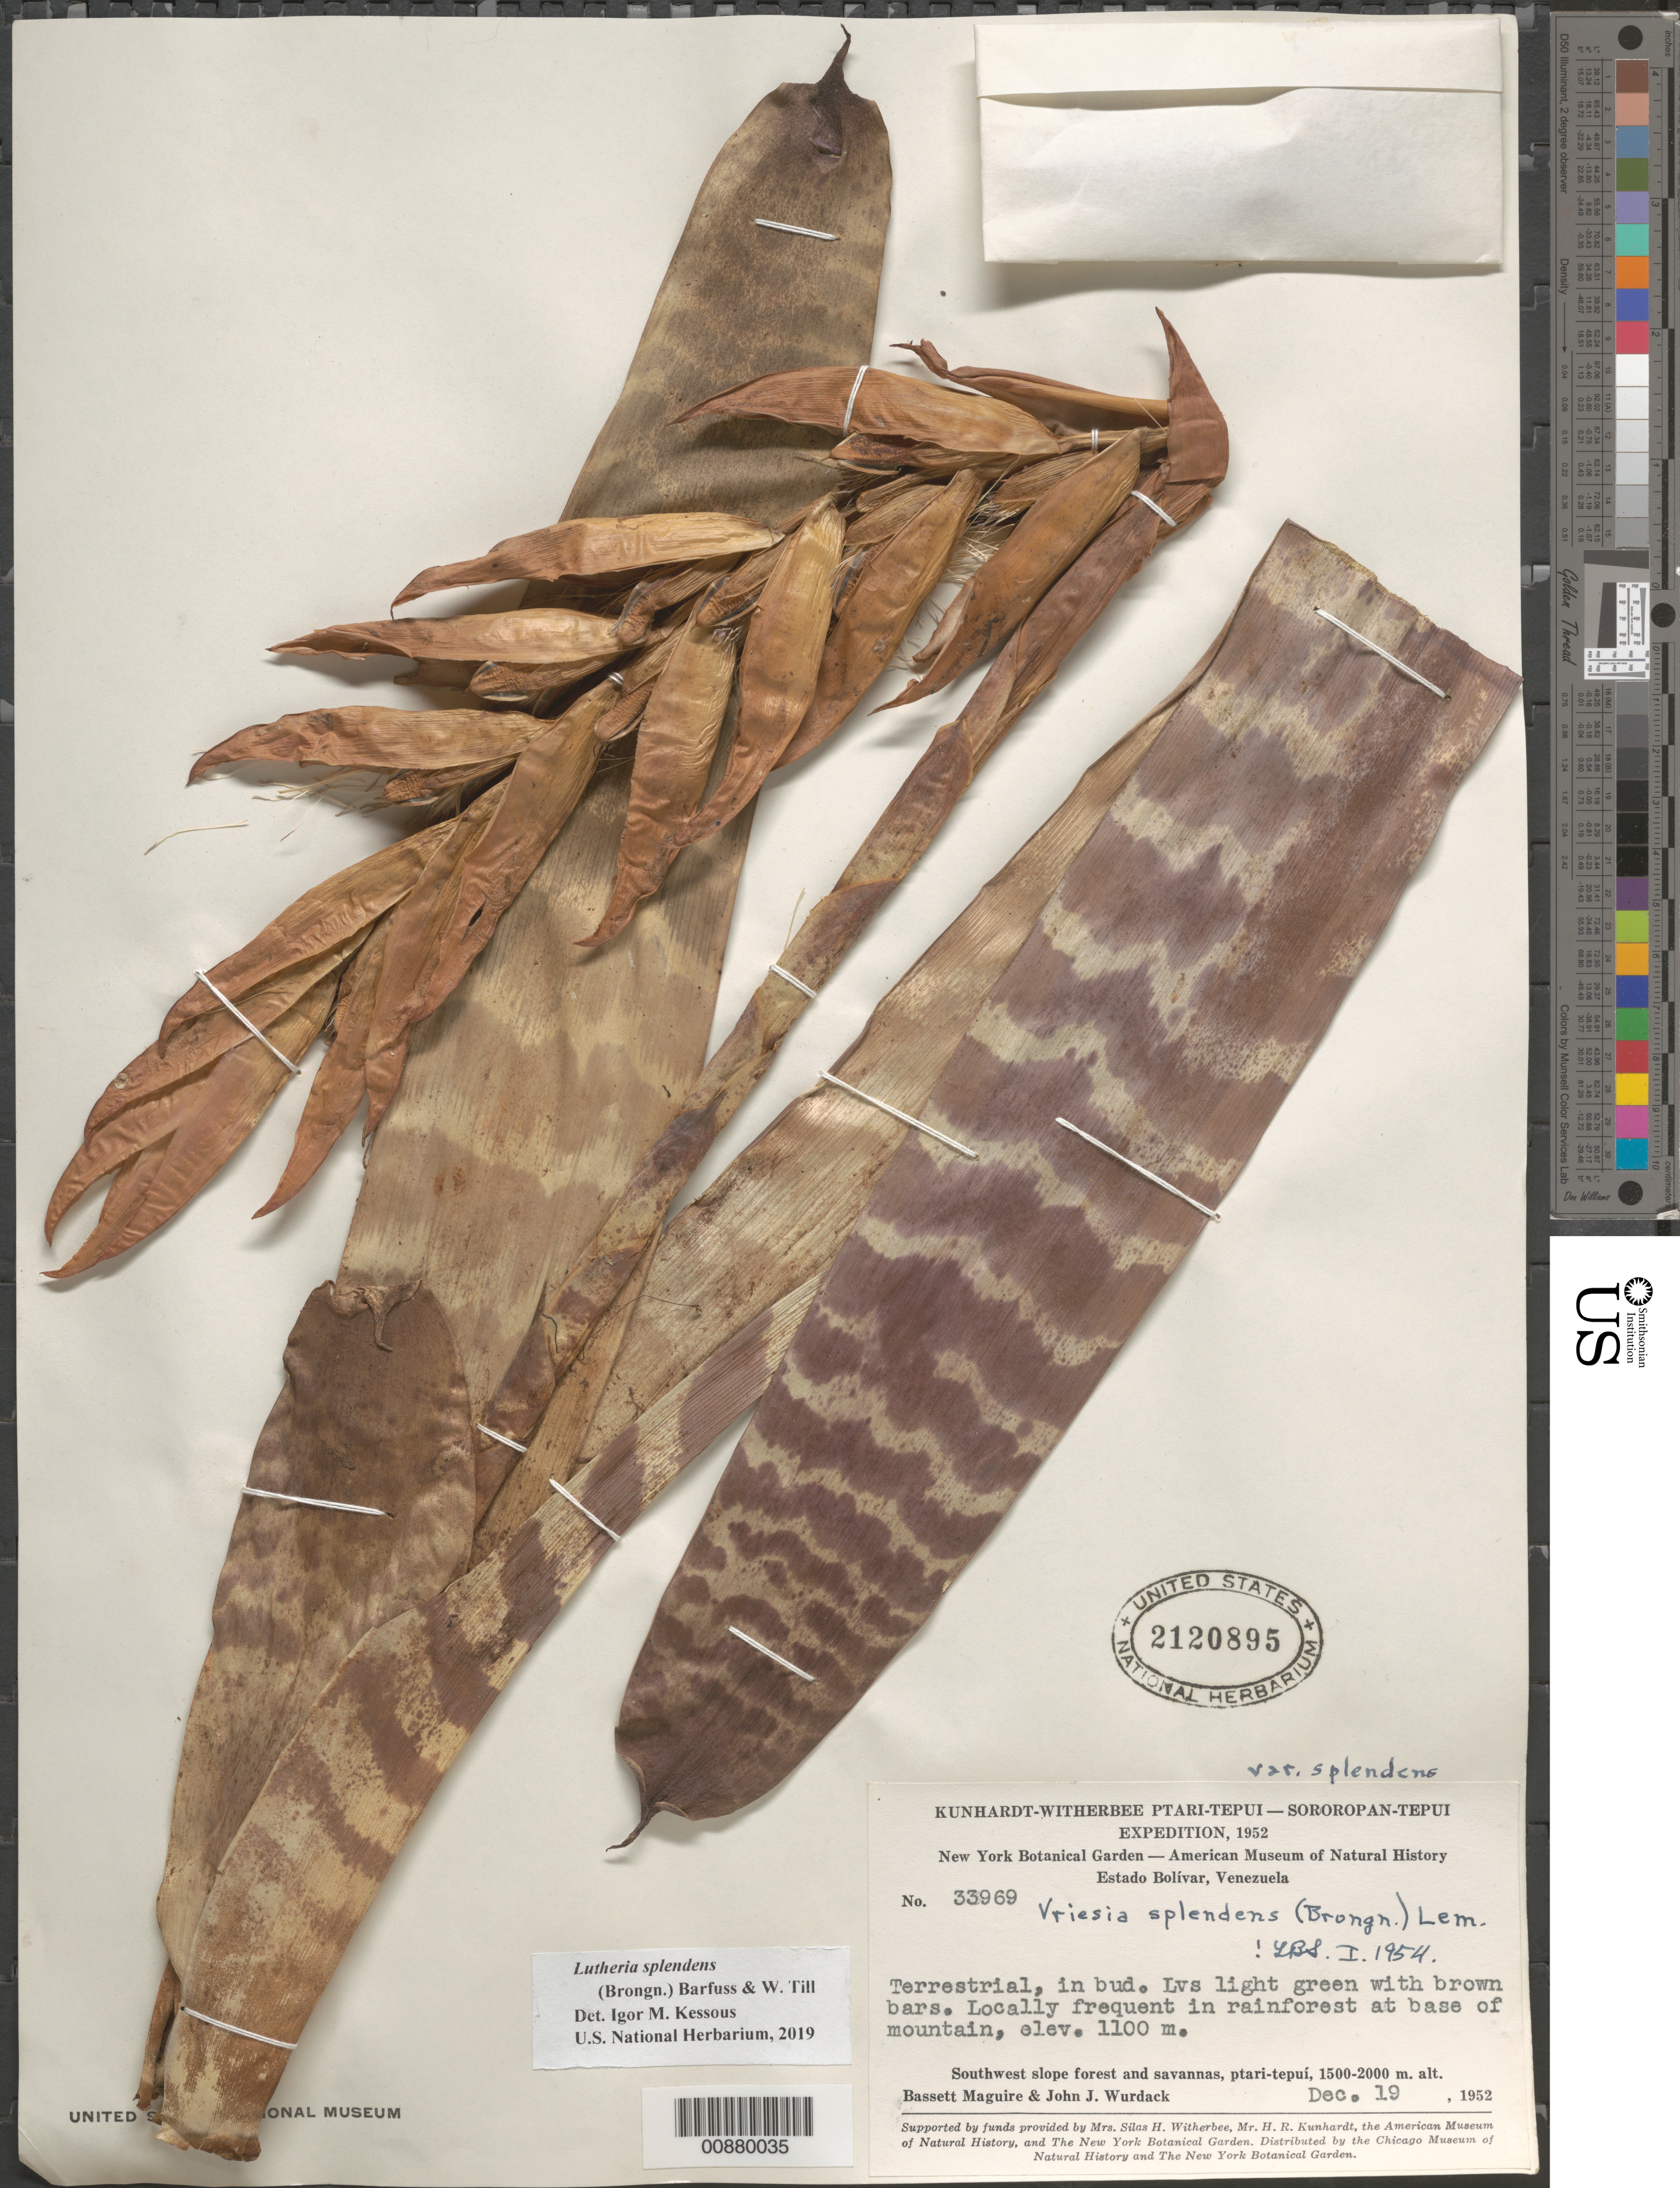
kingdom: Plantae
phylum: Tracheophyta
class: Liliopsida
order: Poales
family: Bromeliaceae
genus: Lutheria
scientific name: Lutheria splendens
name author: (Brongn.) W. Till & Barfuss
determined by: Kessous, Igor M.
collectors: B. Maguire & J. J. Wurdack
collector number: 33969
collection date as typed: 19-Dec-52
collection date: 1952-12-19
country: Venezuela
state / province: Bolívar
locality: Ptari-tepuí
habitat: Rainforest at base of mountain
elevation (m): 1100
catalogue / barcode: US 2120895